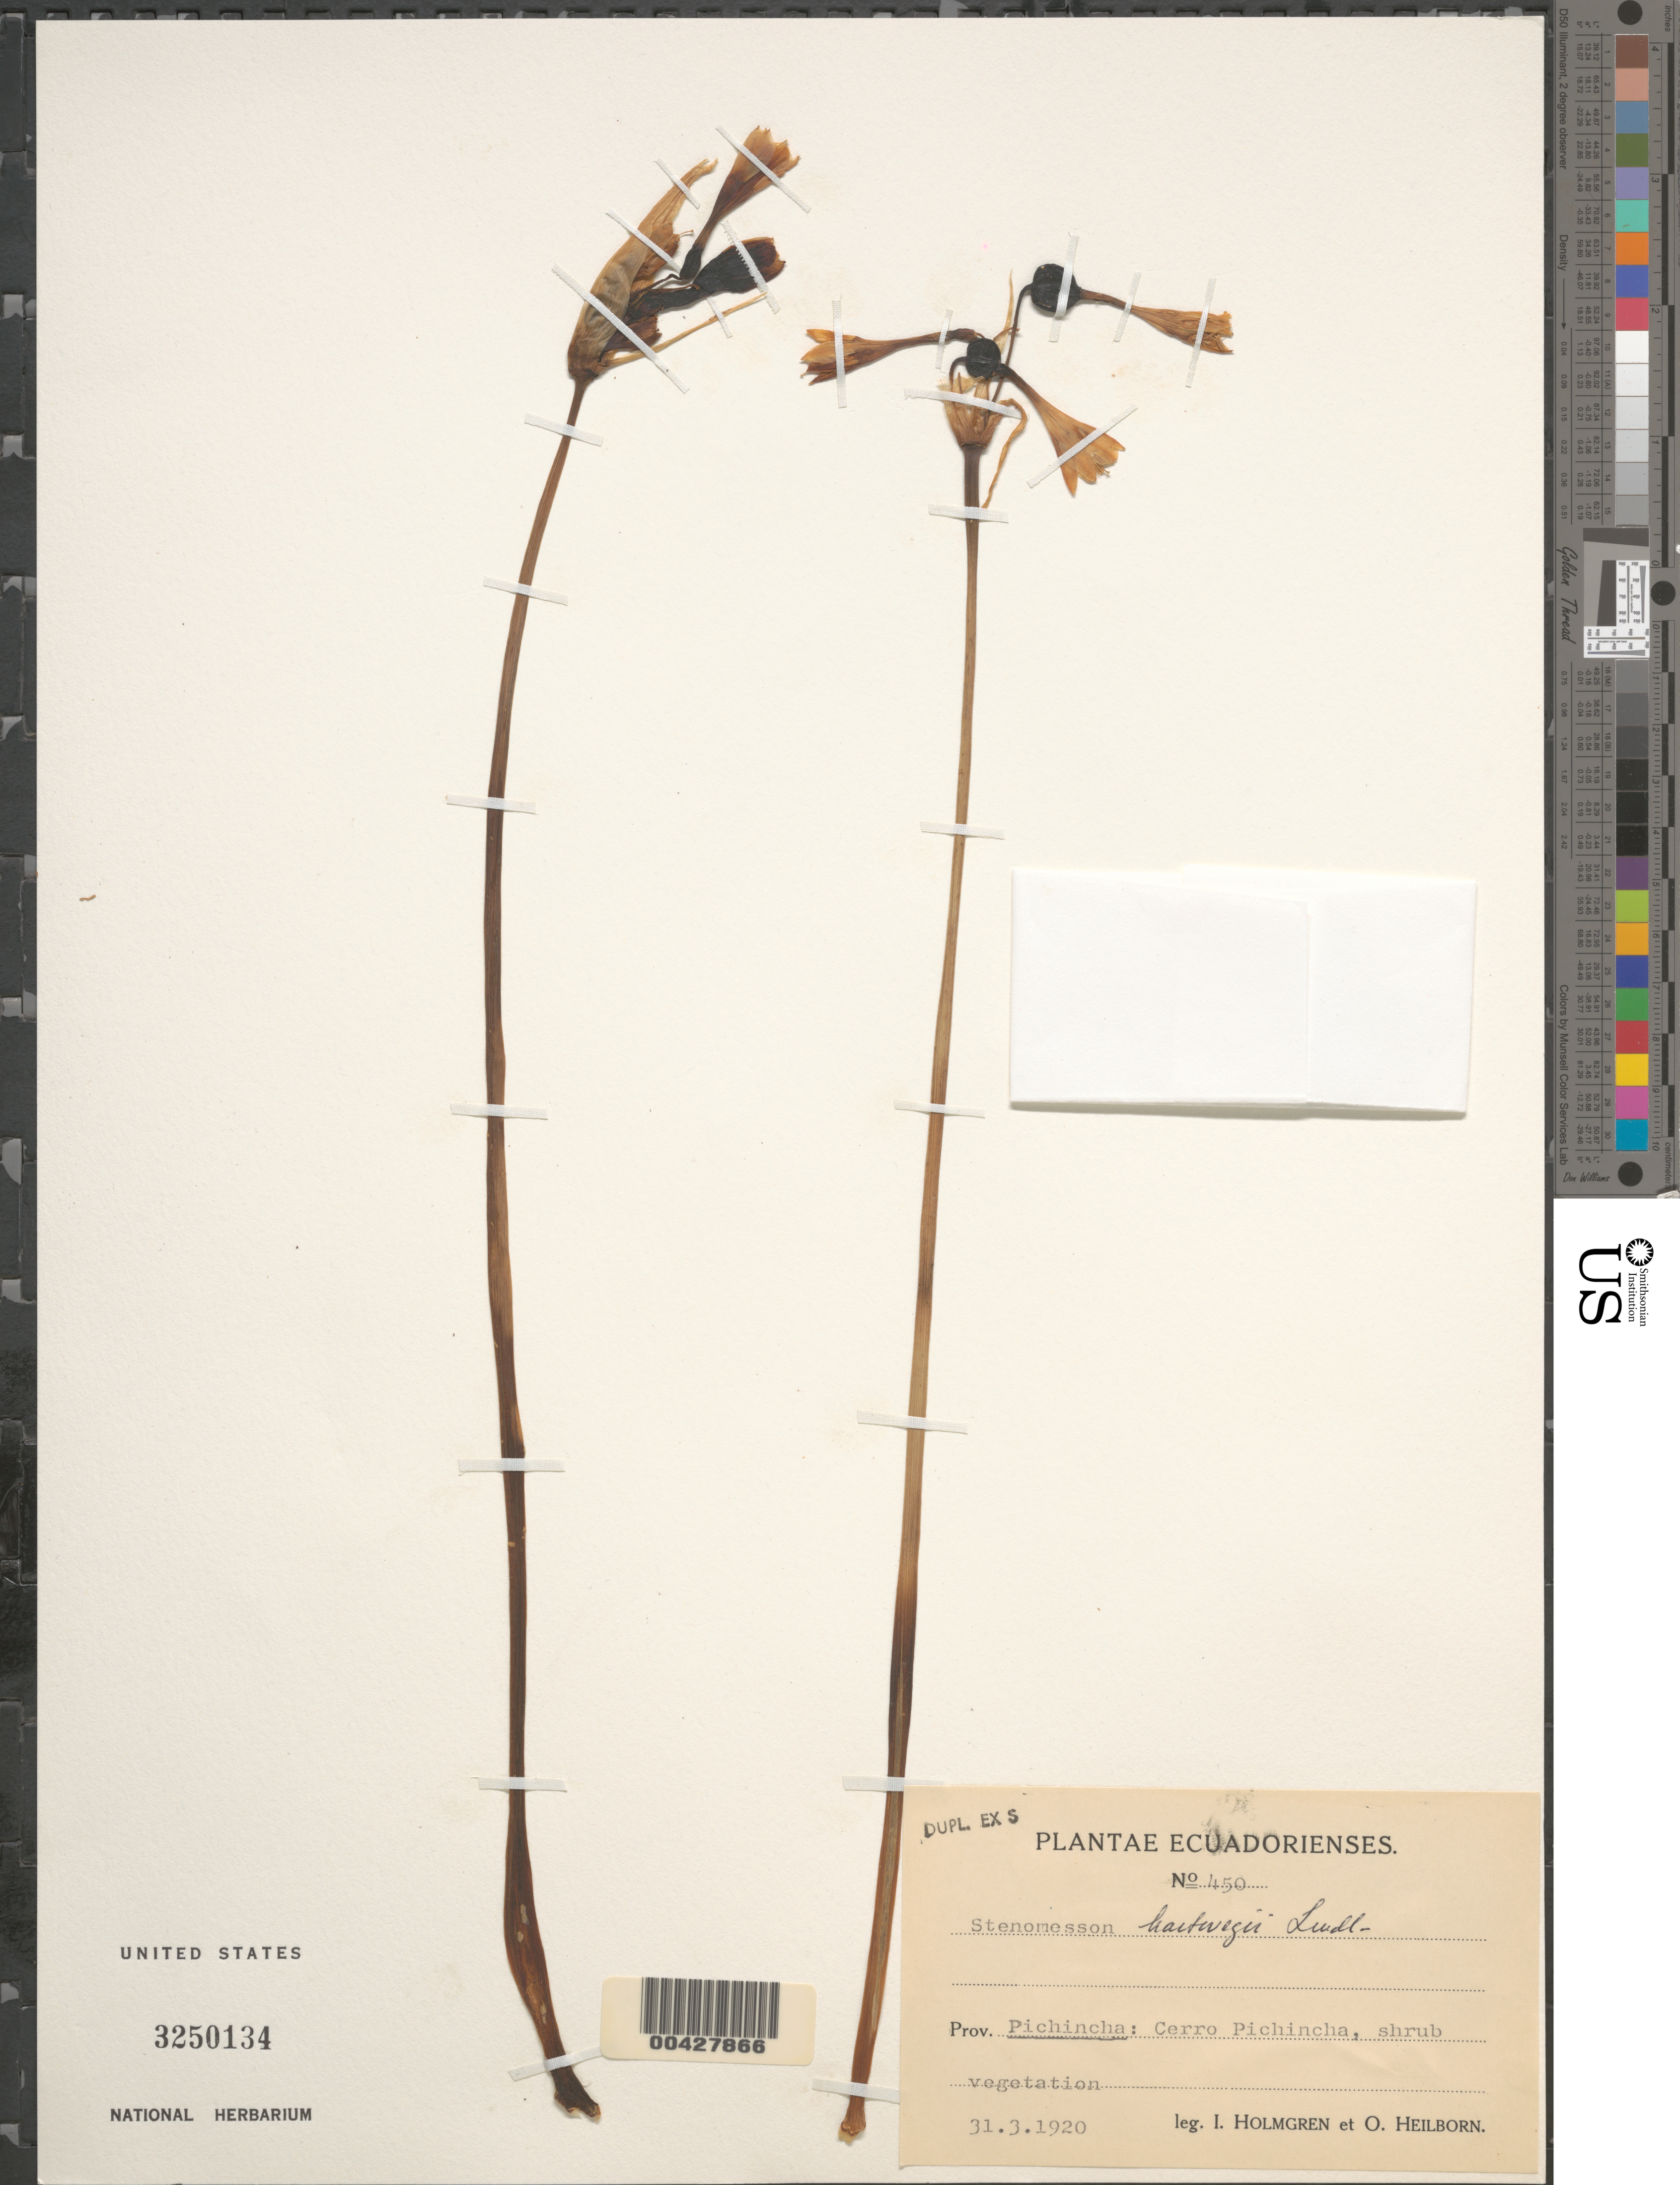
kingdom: Plantae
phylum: Tracheophyta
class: Liliopsida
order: Asparagales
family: Amaryllidaceae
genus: Stenomesson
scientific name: Stenomesson hartwegii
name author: Lindl.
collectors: L. Holmgren & O. Heilborn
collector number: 450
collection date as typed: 31 Mar 1920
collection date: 1920-03-31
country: Ecuador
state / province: Pichincha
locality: Cerro pichincha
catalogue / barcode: US 3250134